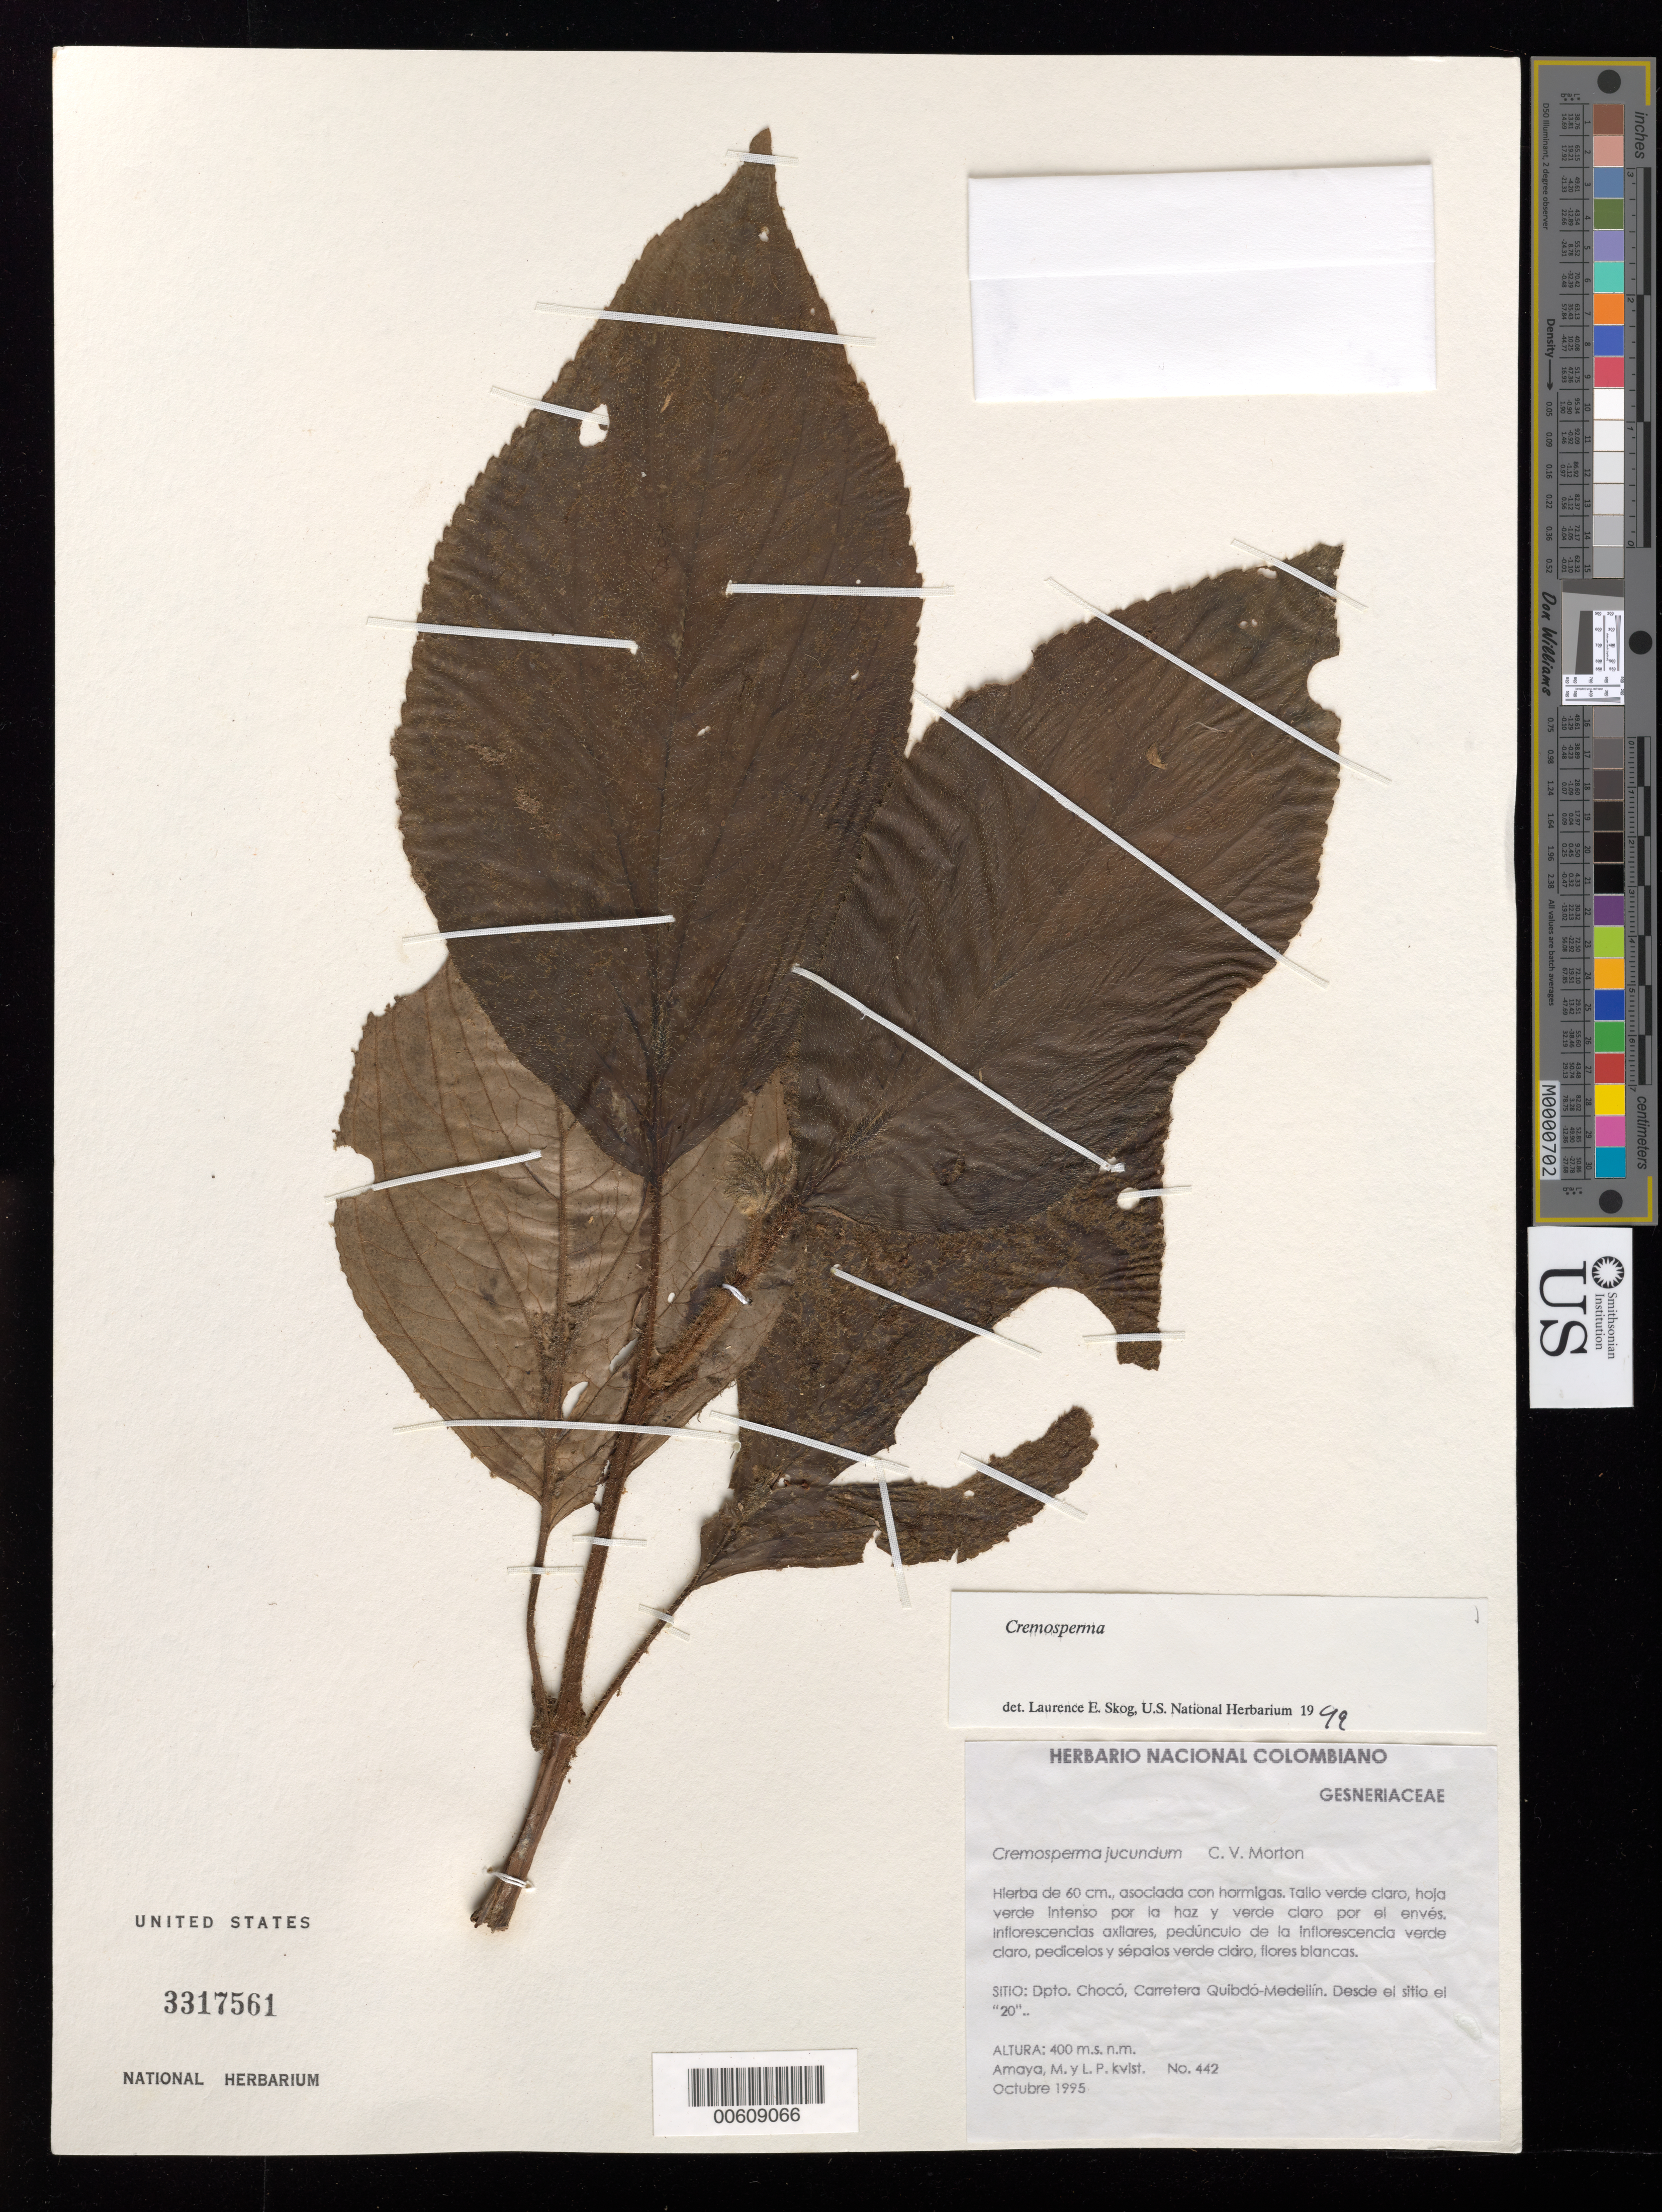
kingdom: Plantae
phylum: Tracheophyta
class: Magnoliopsida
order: Lamiales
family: Gesneriaceae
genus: Cremosperma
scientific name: Cremosperma sp.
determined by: Skog, Laurence E.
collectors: M. Amaya & L. P. Kvist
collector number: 442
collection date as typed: Oct 1995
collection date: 1995-10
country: Colombia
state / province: Chocó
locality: Carretera Quibdó - Medellín, desde el sitio el "20"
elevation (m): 400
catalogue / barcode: US 3317561